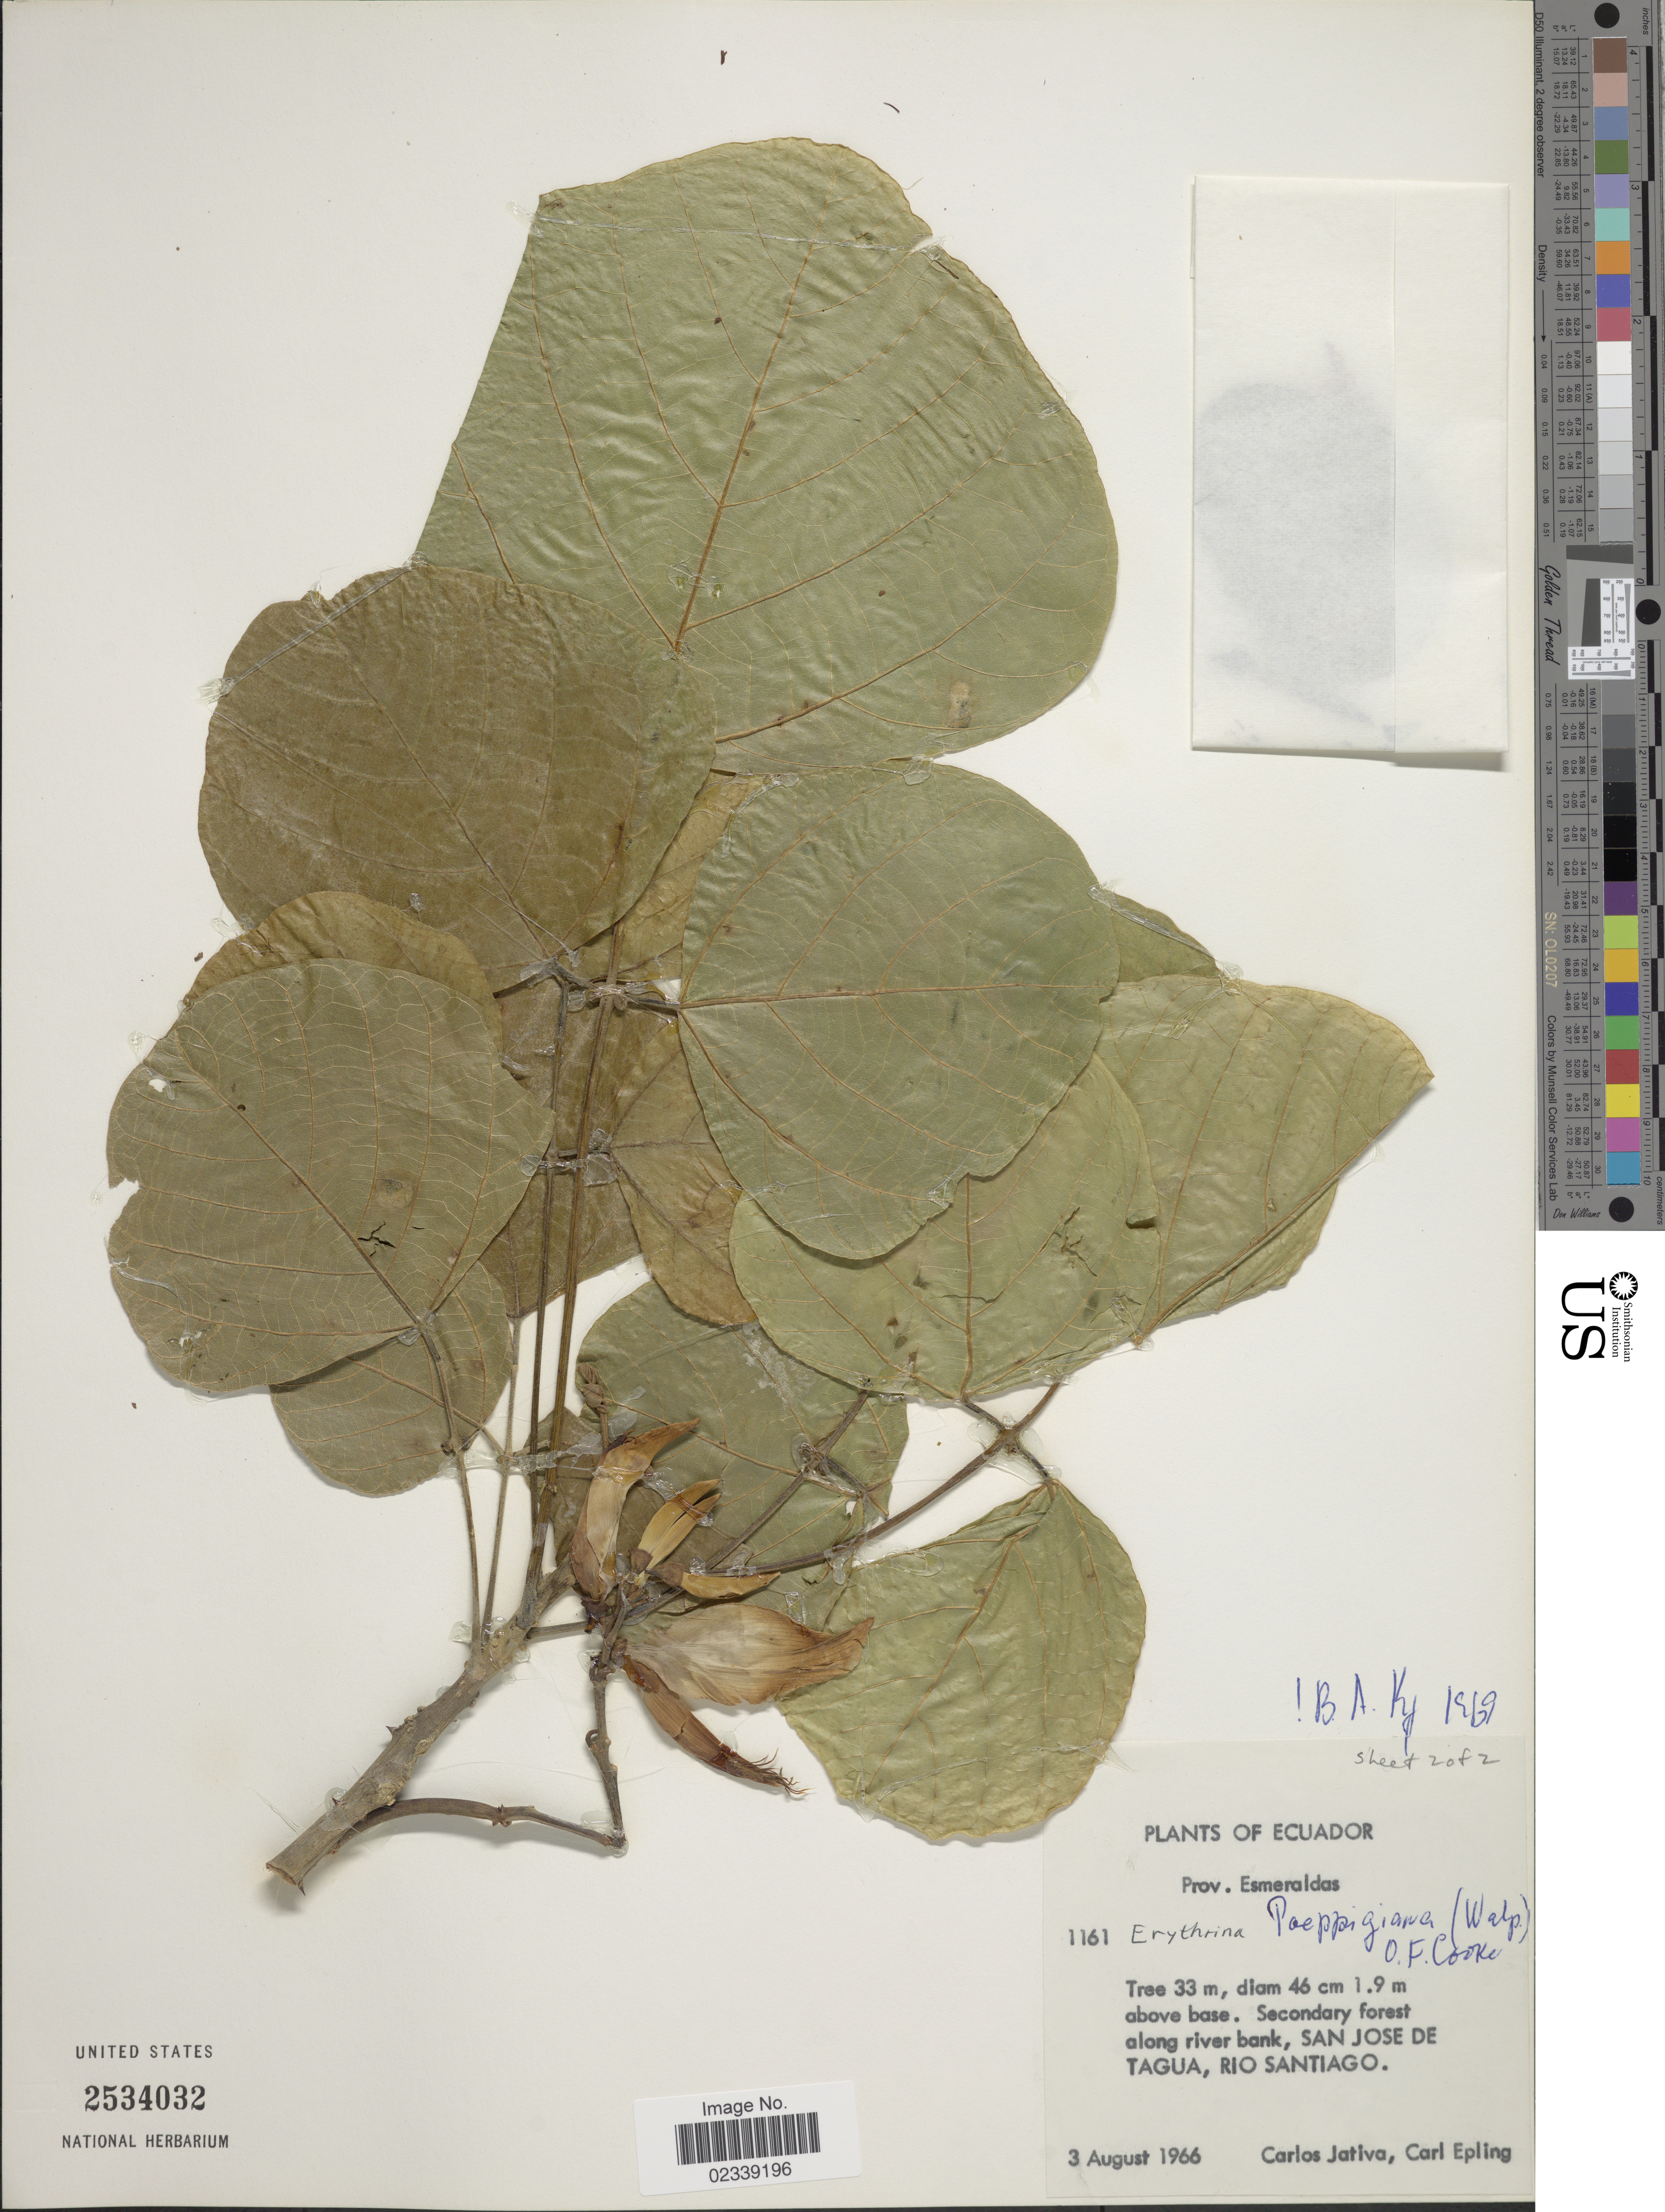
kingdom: Plantae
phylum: Tracheophyta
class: Magnoliopsida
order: Fabales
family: Fabaceae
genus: Erythrina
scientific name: Erythrina poeppigiana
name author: (Walp.) O.F. Cook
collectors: C. D. Játiva & C. C. Epling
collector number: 1161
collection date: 1966-08-03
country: Ecuador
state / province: Esmeraldas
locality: Along river bank, San Jose de Tagua, Rio Santiago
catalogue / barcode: US 2534032